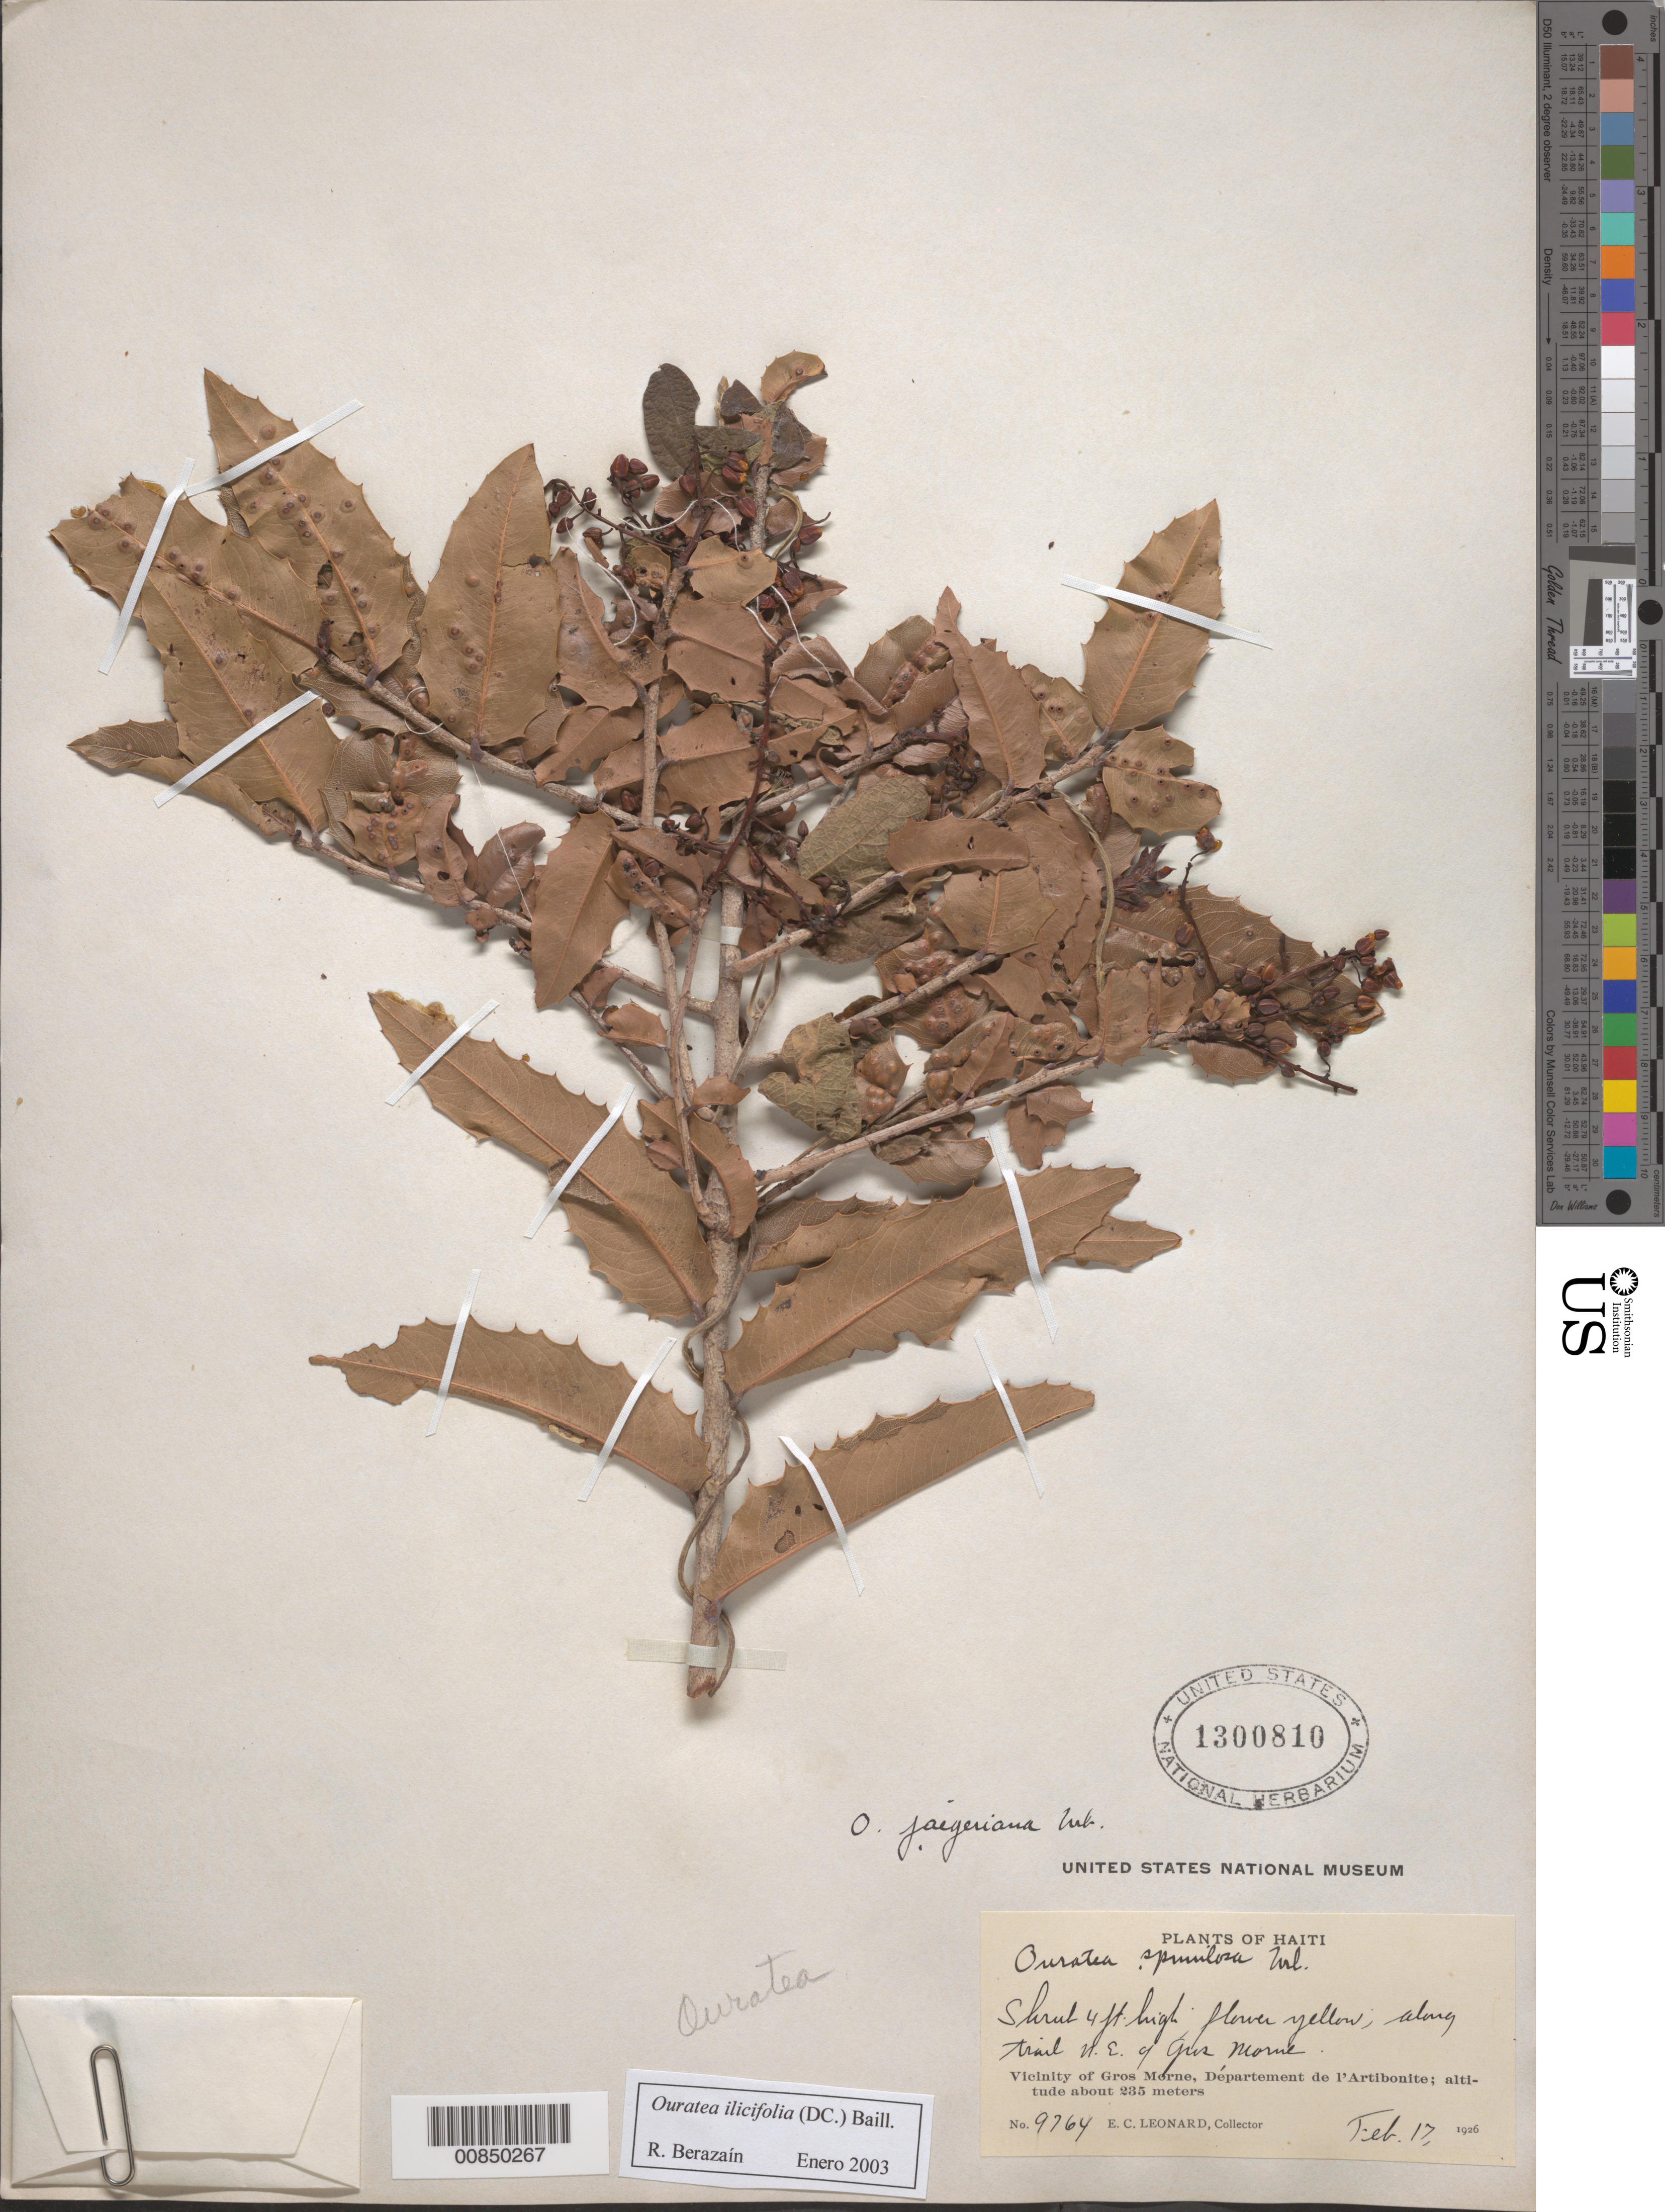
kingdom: Plantae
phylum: Tracheophyta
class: Magnoliopsida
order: Malpighiales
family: Ochnaceae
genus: Ouratea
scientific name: Ouratea ilicifolia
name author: (DC.) Baill.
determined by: Berazaín, R.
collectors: E. C. Leonard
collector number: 9764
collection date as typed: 17 Feb 1926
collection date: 1926-02-17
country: Haiti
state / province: Artibonite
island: Hispaniola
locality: Vicinity of Gros Morne, along trail NE of town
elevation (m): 235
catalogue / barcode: US 1300810